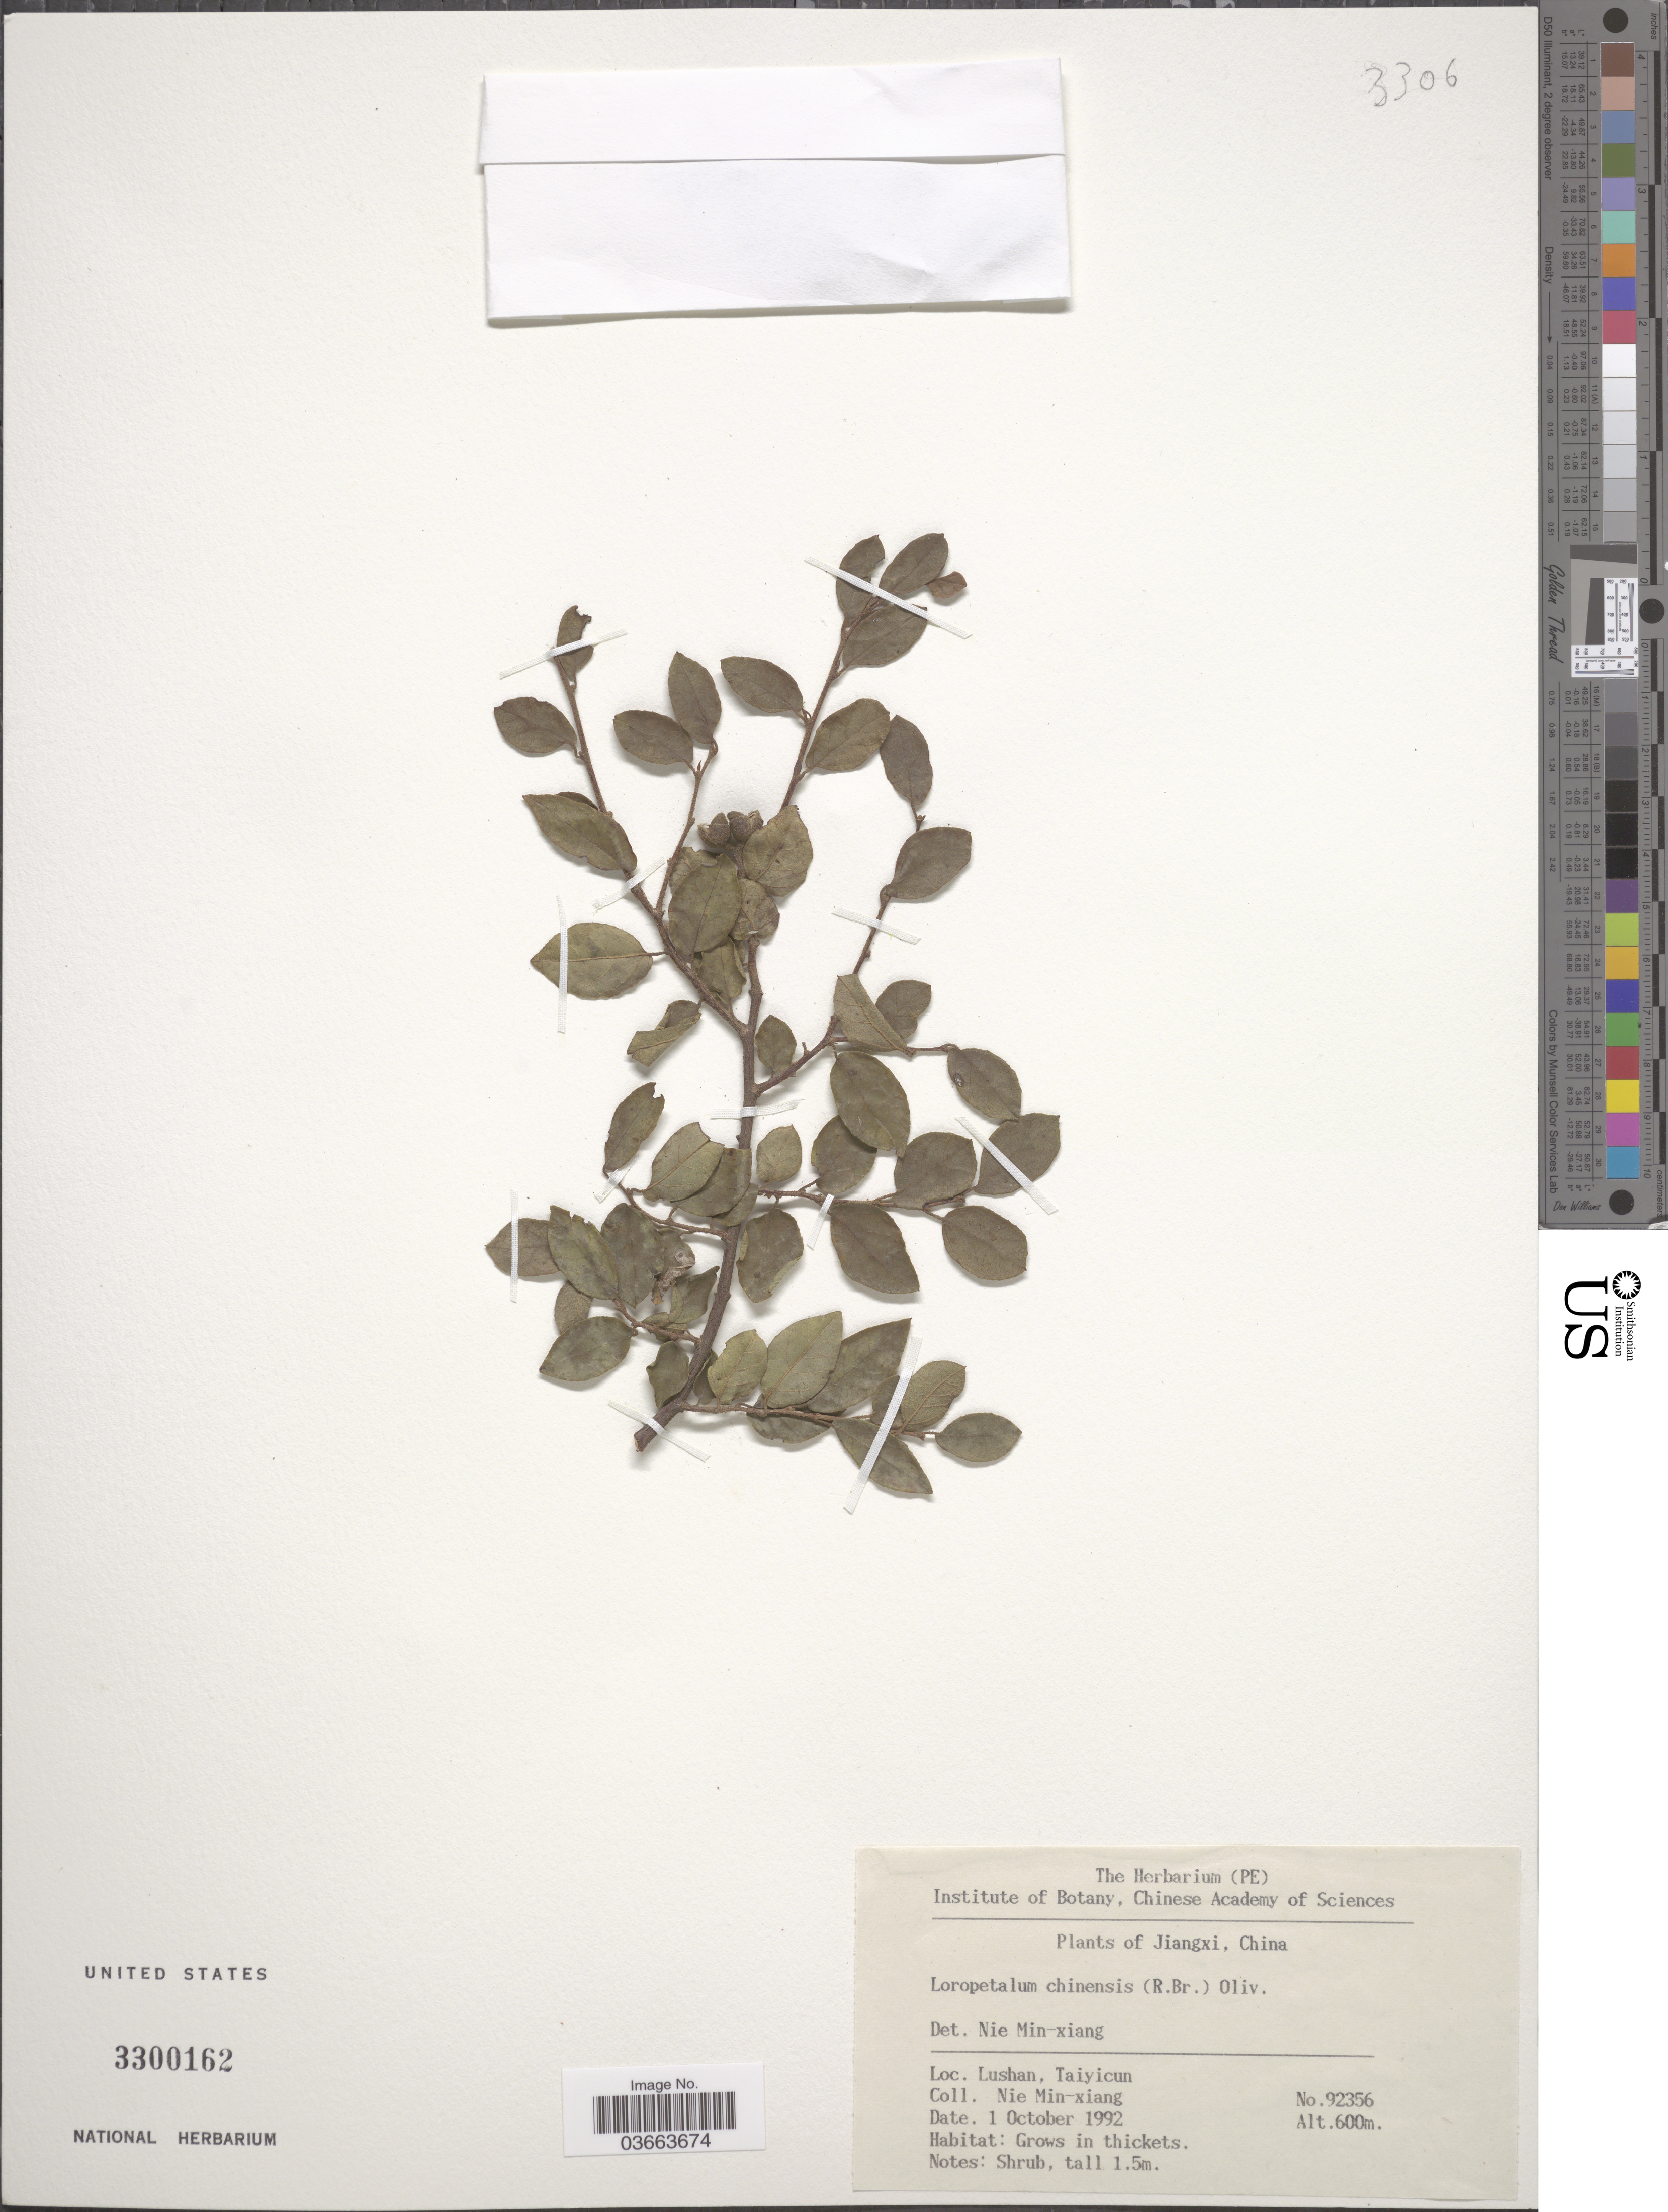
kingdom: Plantae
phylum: Tracheophyta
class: Magnoliopsida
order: Saxifragales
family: Hamamelidaceae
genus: Loropetalum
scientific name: Loropetalum chinense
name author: (R. Br.) Oliv.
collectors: M. Nie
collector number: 92356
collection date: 1992-10-01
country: China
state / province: Jiangxi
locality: Lushan, Taiyicun.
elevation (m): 600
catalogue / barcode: US 3300162